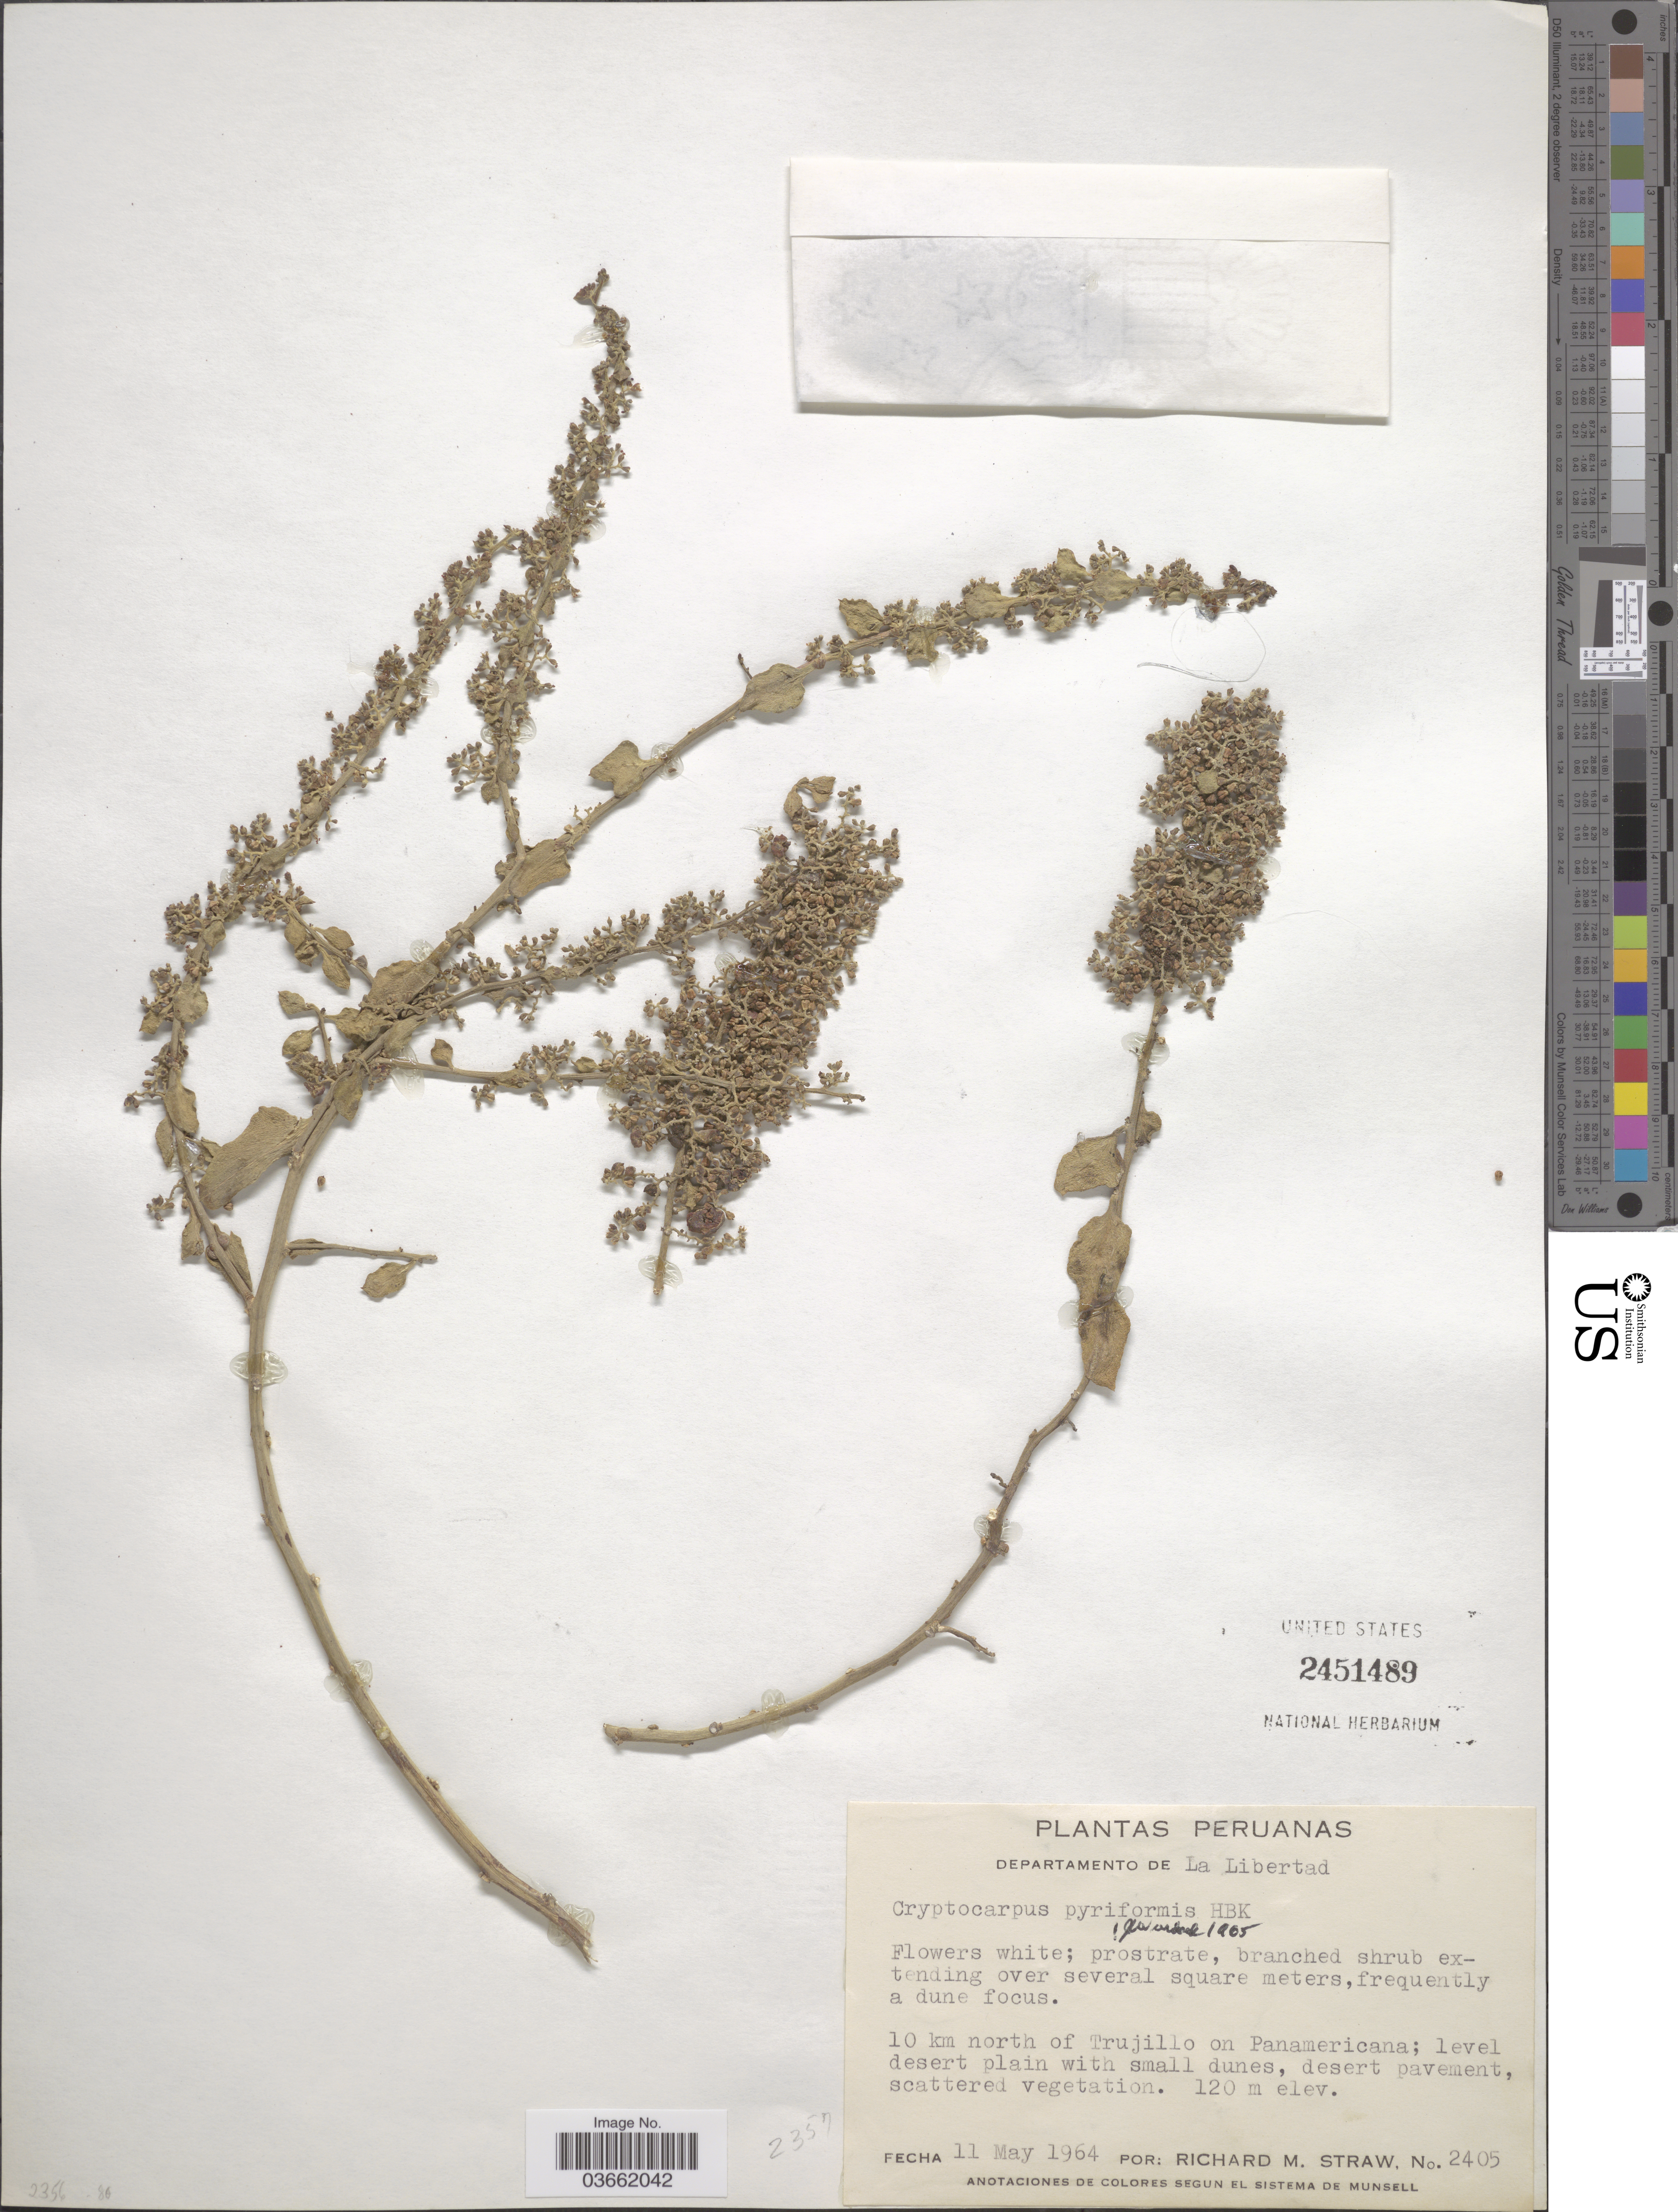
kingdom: Plantae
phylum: Tracheophyta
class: Magnoliopsida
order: Caryophyllales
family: Nyctaginaceae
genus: Cryptocarpus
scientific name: Cryptocarpus pyriformis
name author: Kunth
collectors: R. M. Straw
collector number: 2405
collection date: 1964-05-11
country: Peru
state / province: La Libertad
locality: Departamento de La Libertad. 10 km north of Trujillo on Panamericana.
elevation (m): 120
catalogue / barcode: US 2451489